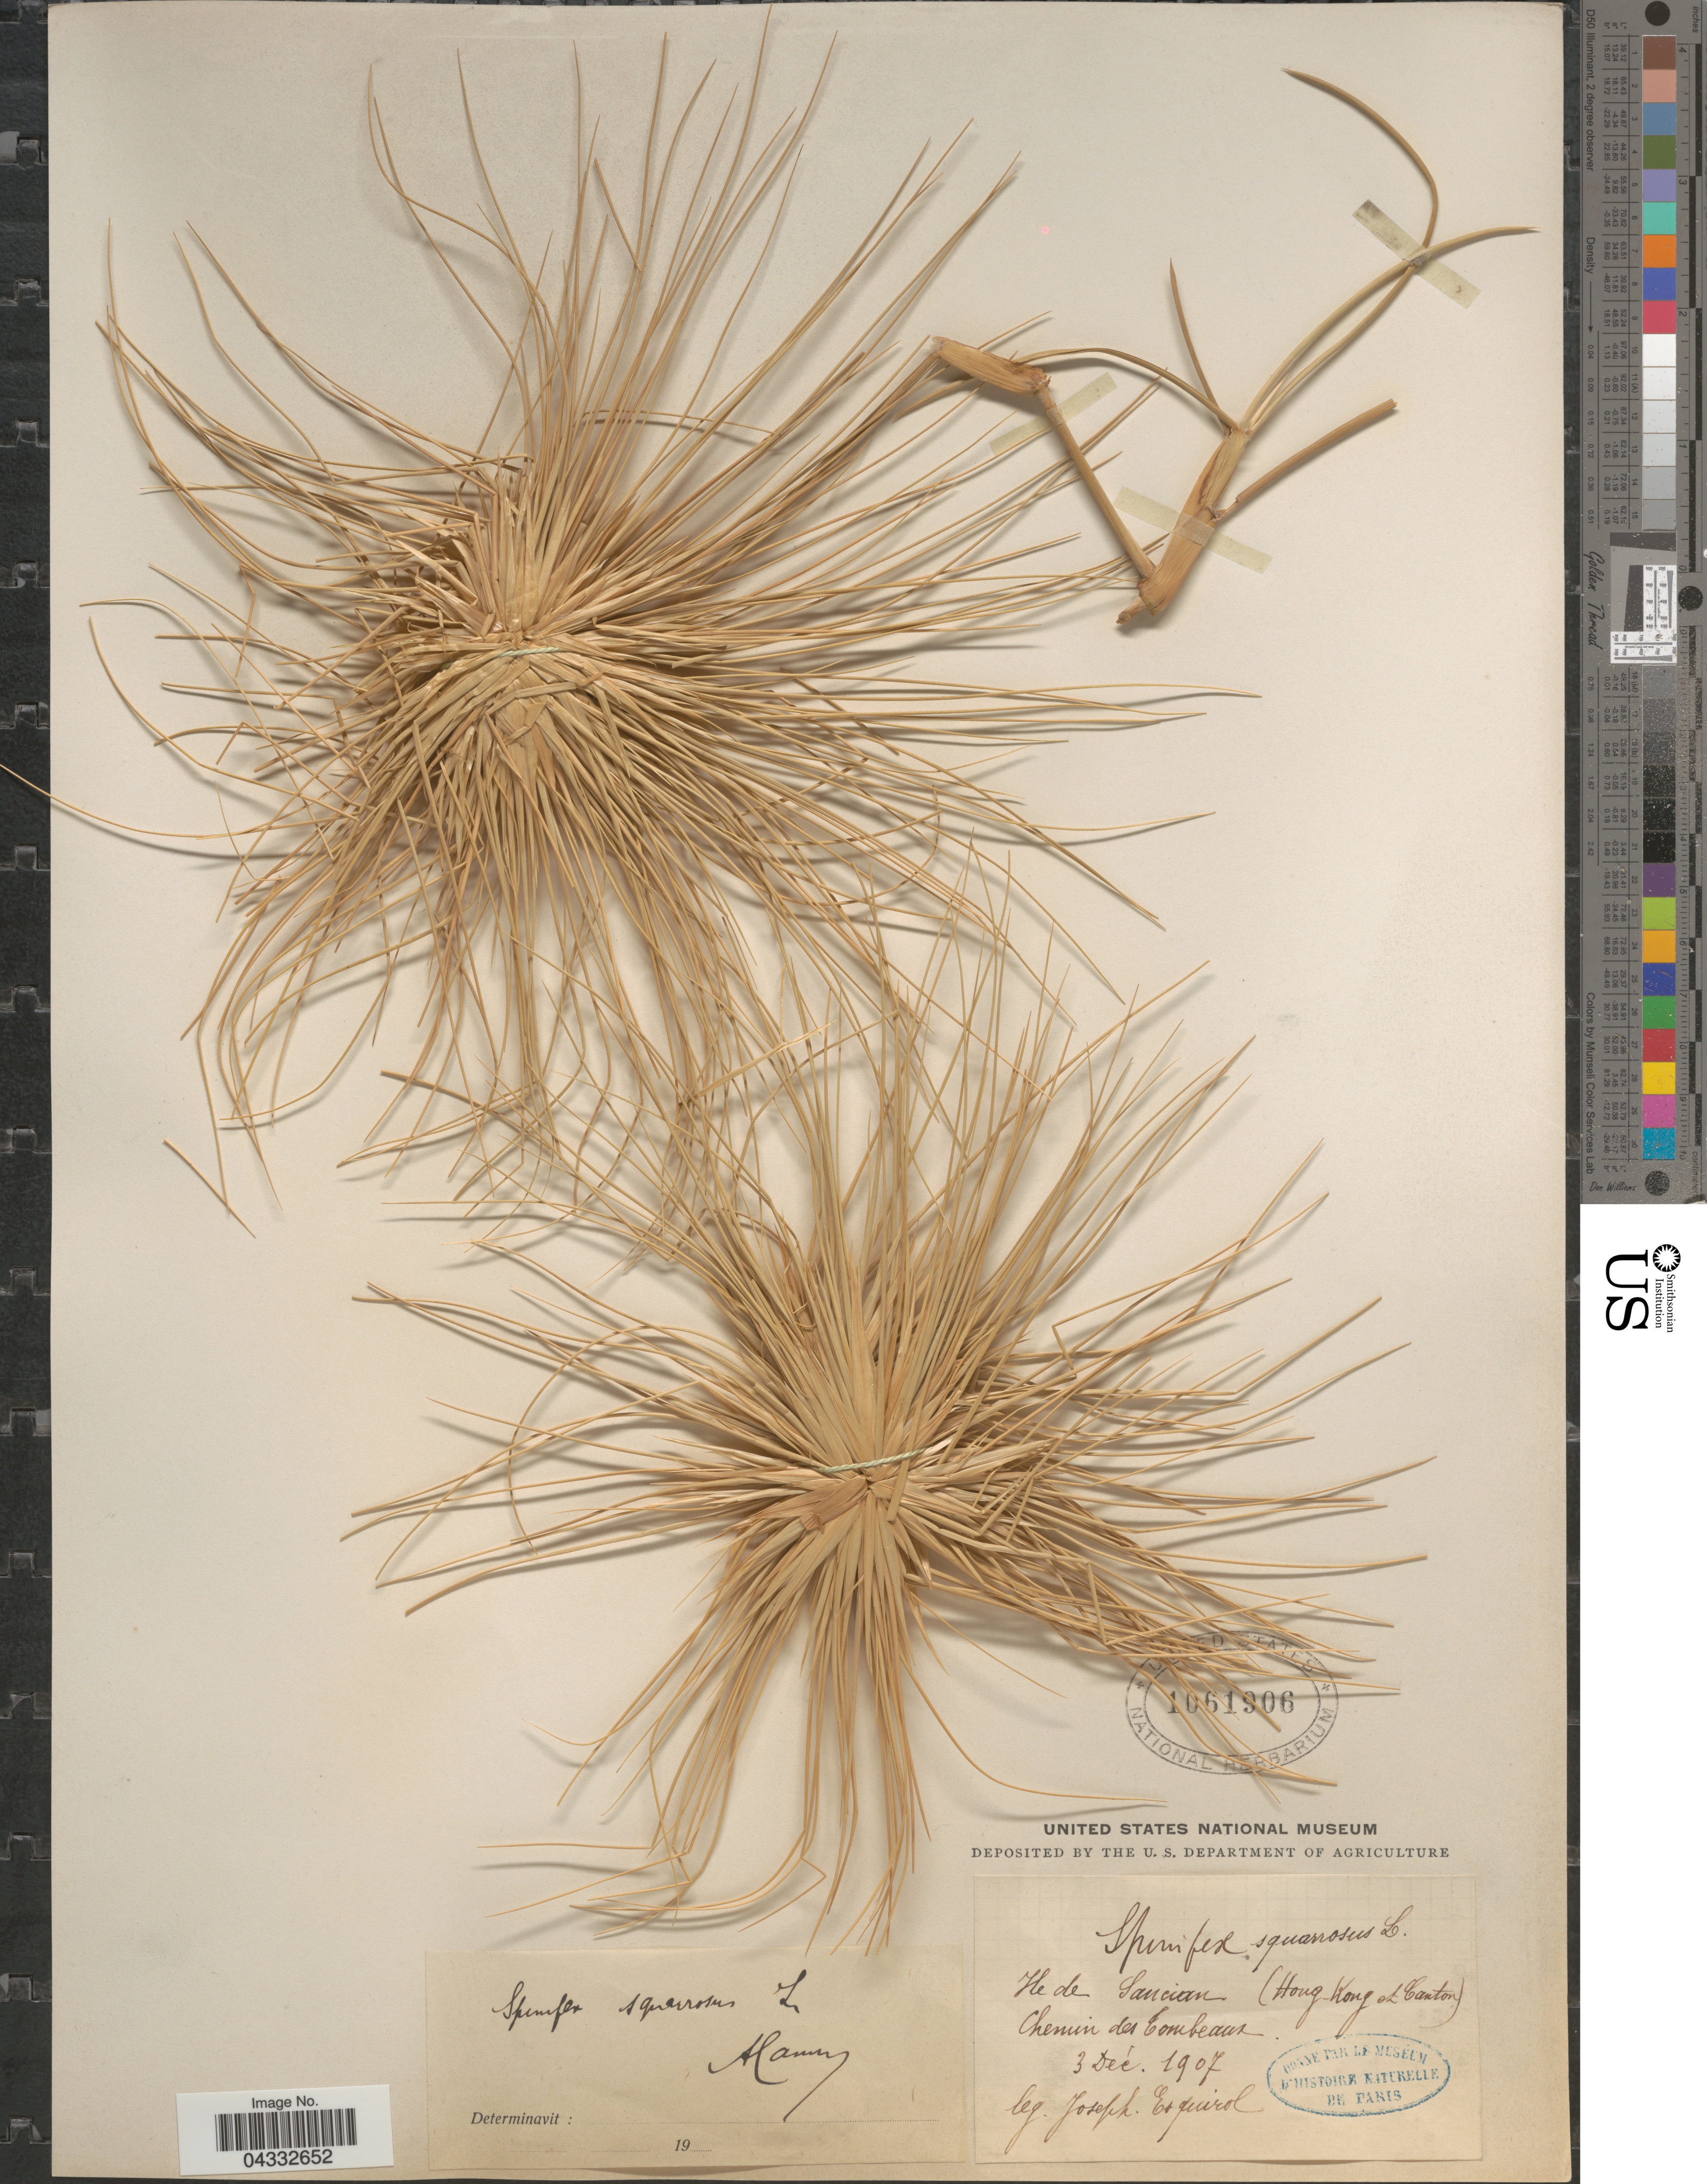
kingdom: Plantae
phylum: Tracheophyta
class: Liliopsida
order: Poales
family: Poaceae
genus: Spinifex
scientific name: Spinifex littoreus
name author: (Burm. f.) Merr.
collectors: J. Esquirol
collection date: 1907-12-03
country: China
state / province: Hong Kong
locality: Ile de Sancian (Hong Kong et Canton). Chemin des Tombeaux.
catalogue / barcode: US 1061906